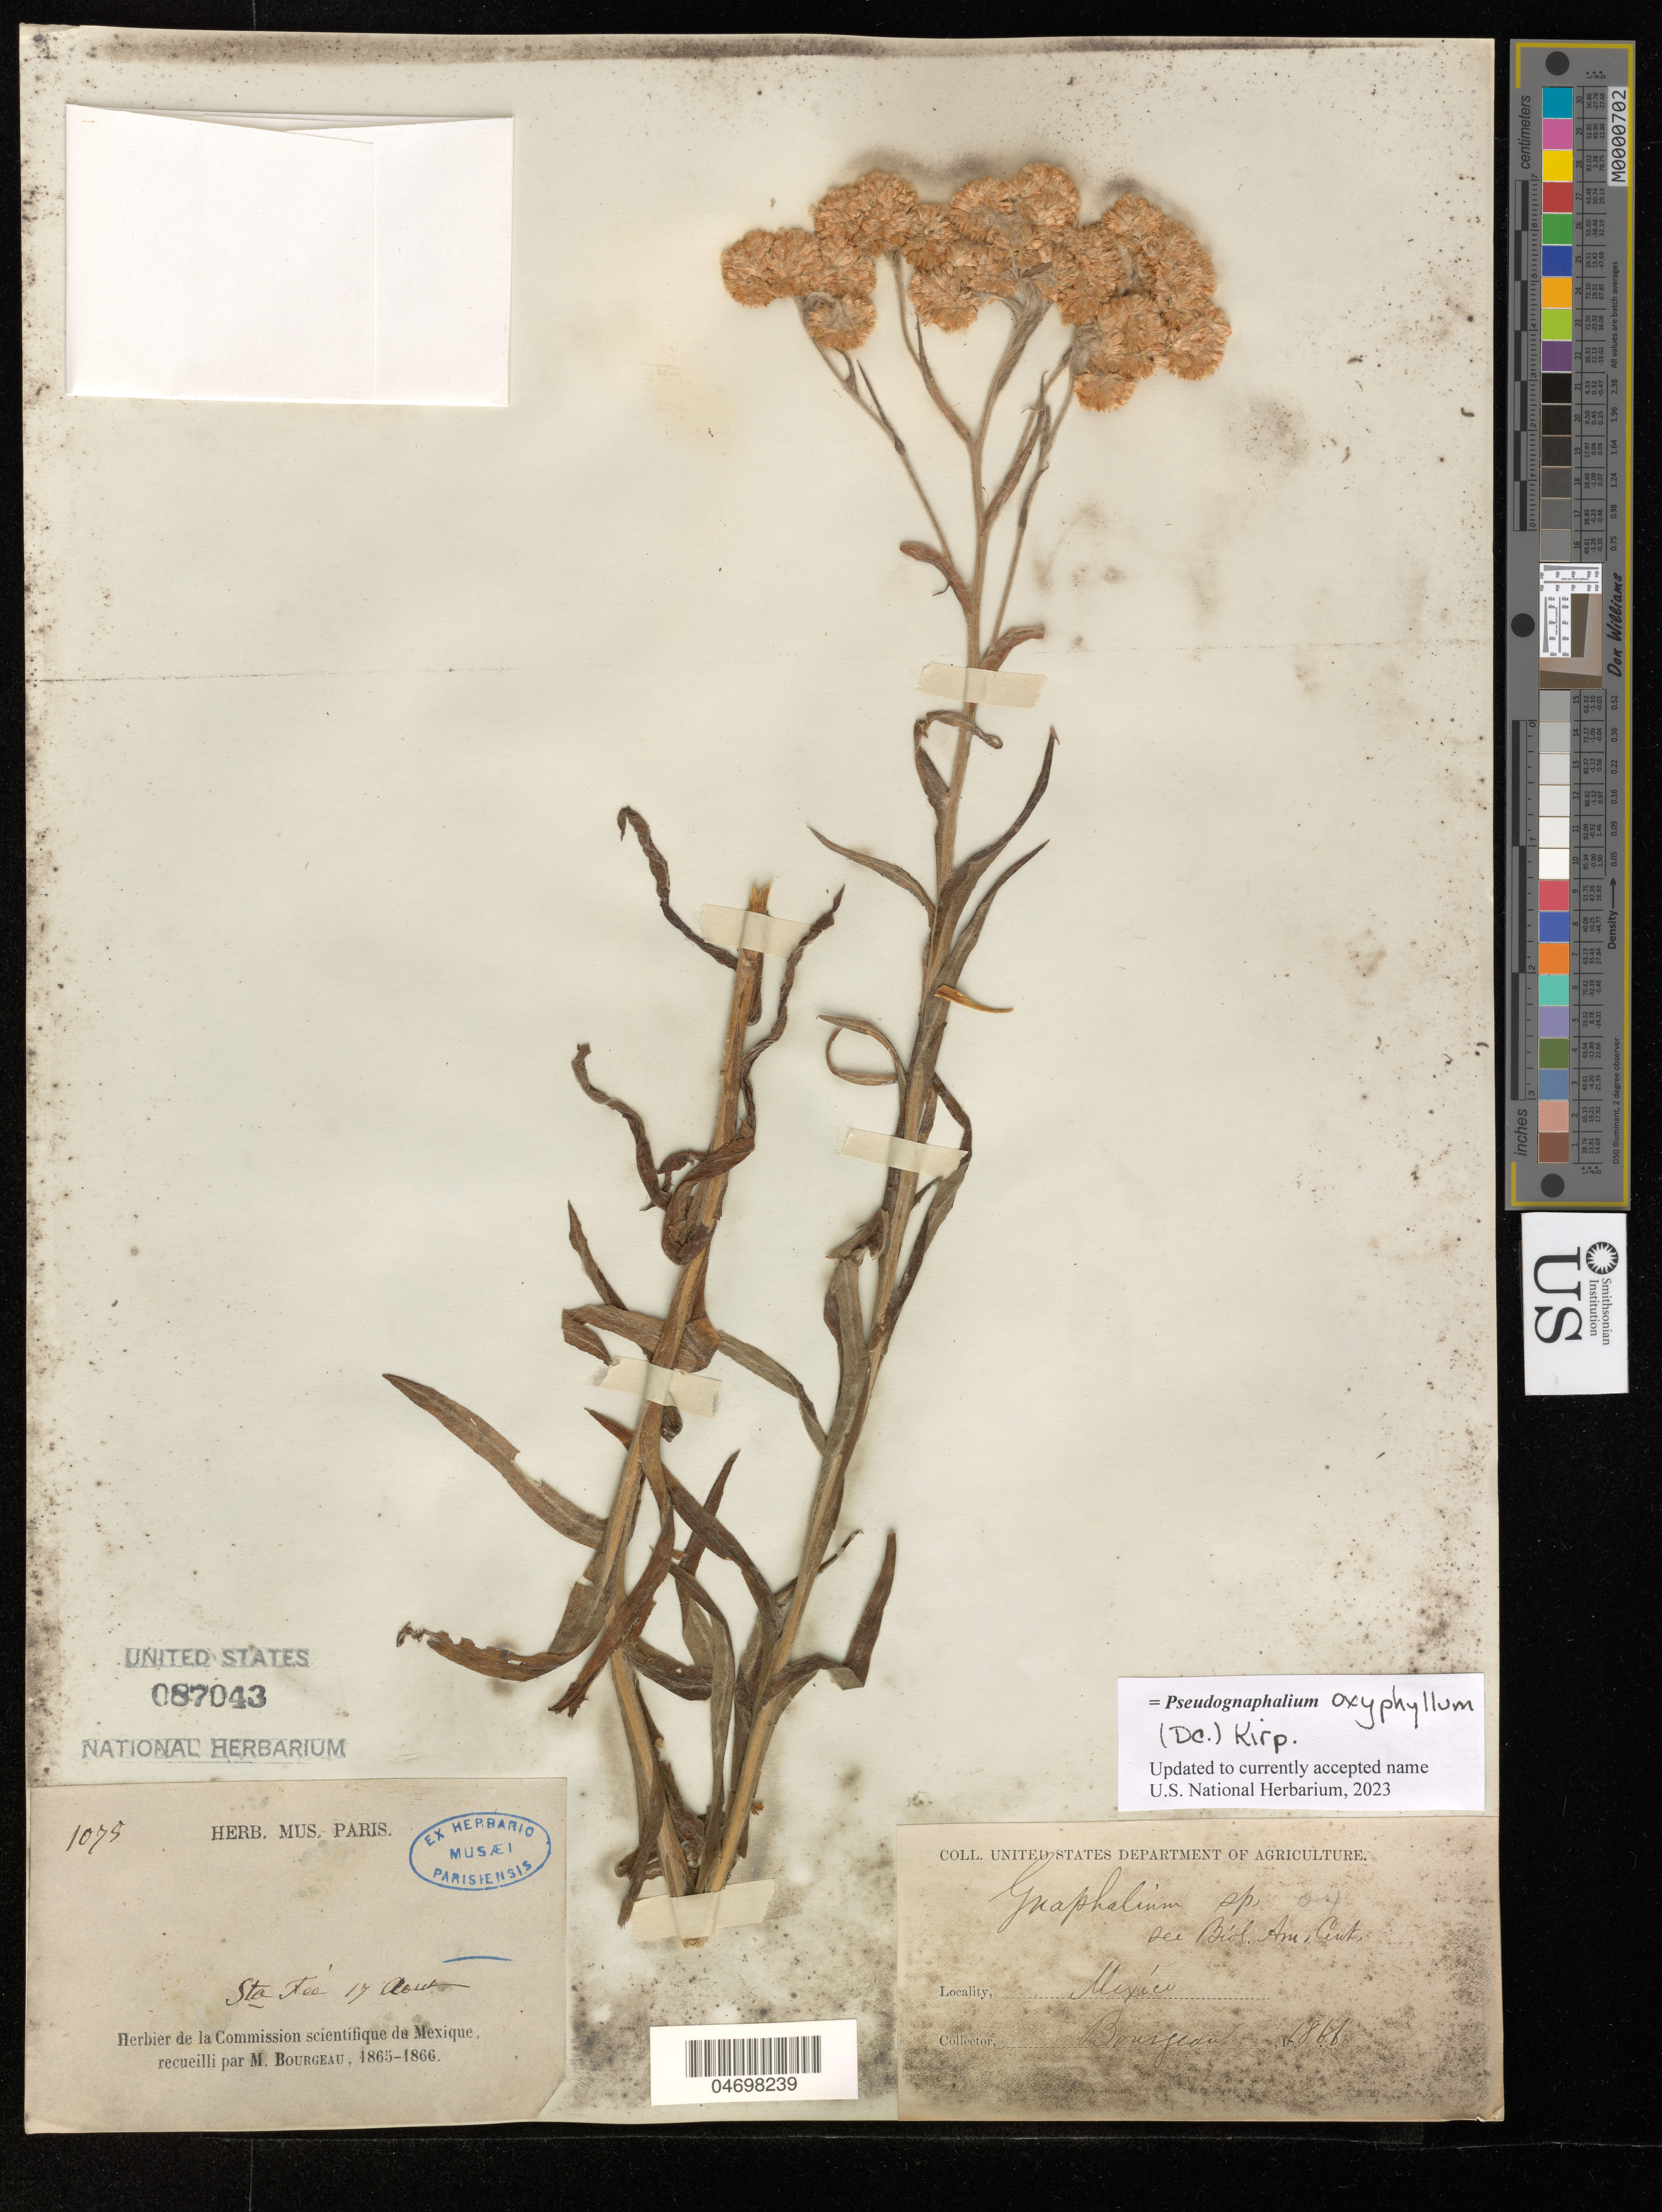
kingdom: Plantae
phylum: Tracheophyta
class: Magnoliopsida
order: Asterales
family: Asteraceae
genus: Pseudognaphalium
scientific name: Pseudognaphalium bourgovii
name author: (A. Gray) Anderb.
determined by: Nesom, Guy L.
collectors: M. Bourgeau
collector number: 1075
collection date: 1865-08-17/1866-08-17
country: Mexico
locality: Santa Fé près Mexico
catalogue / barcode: US 87043